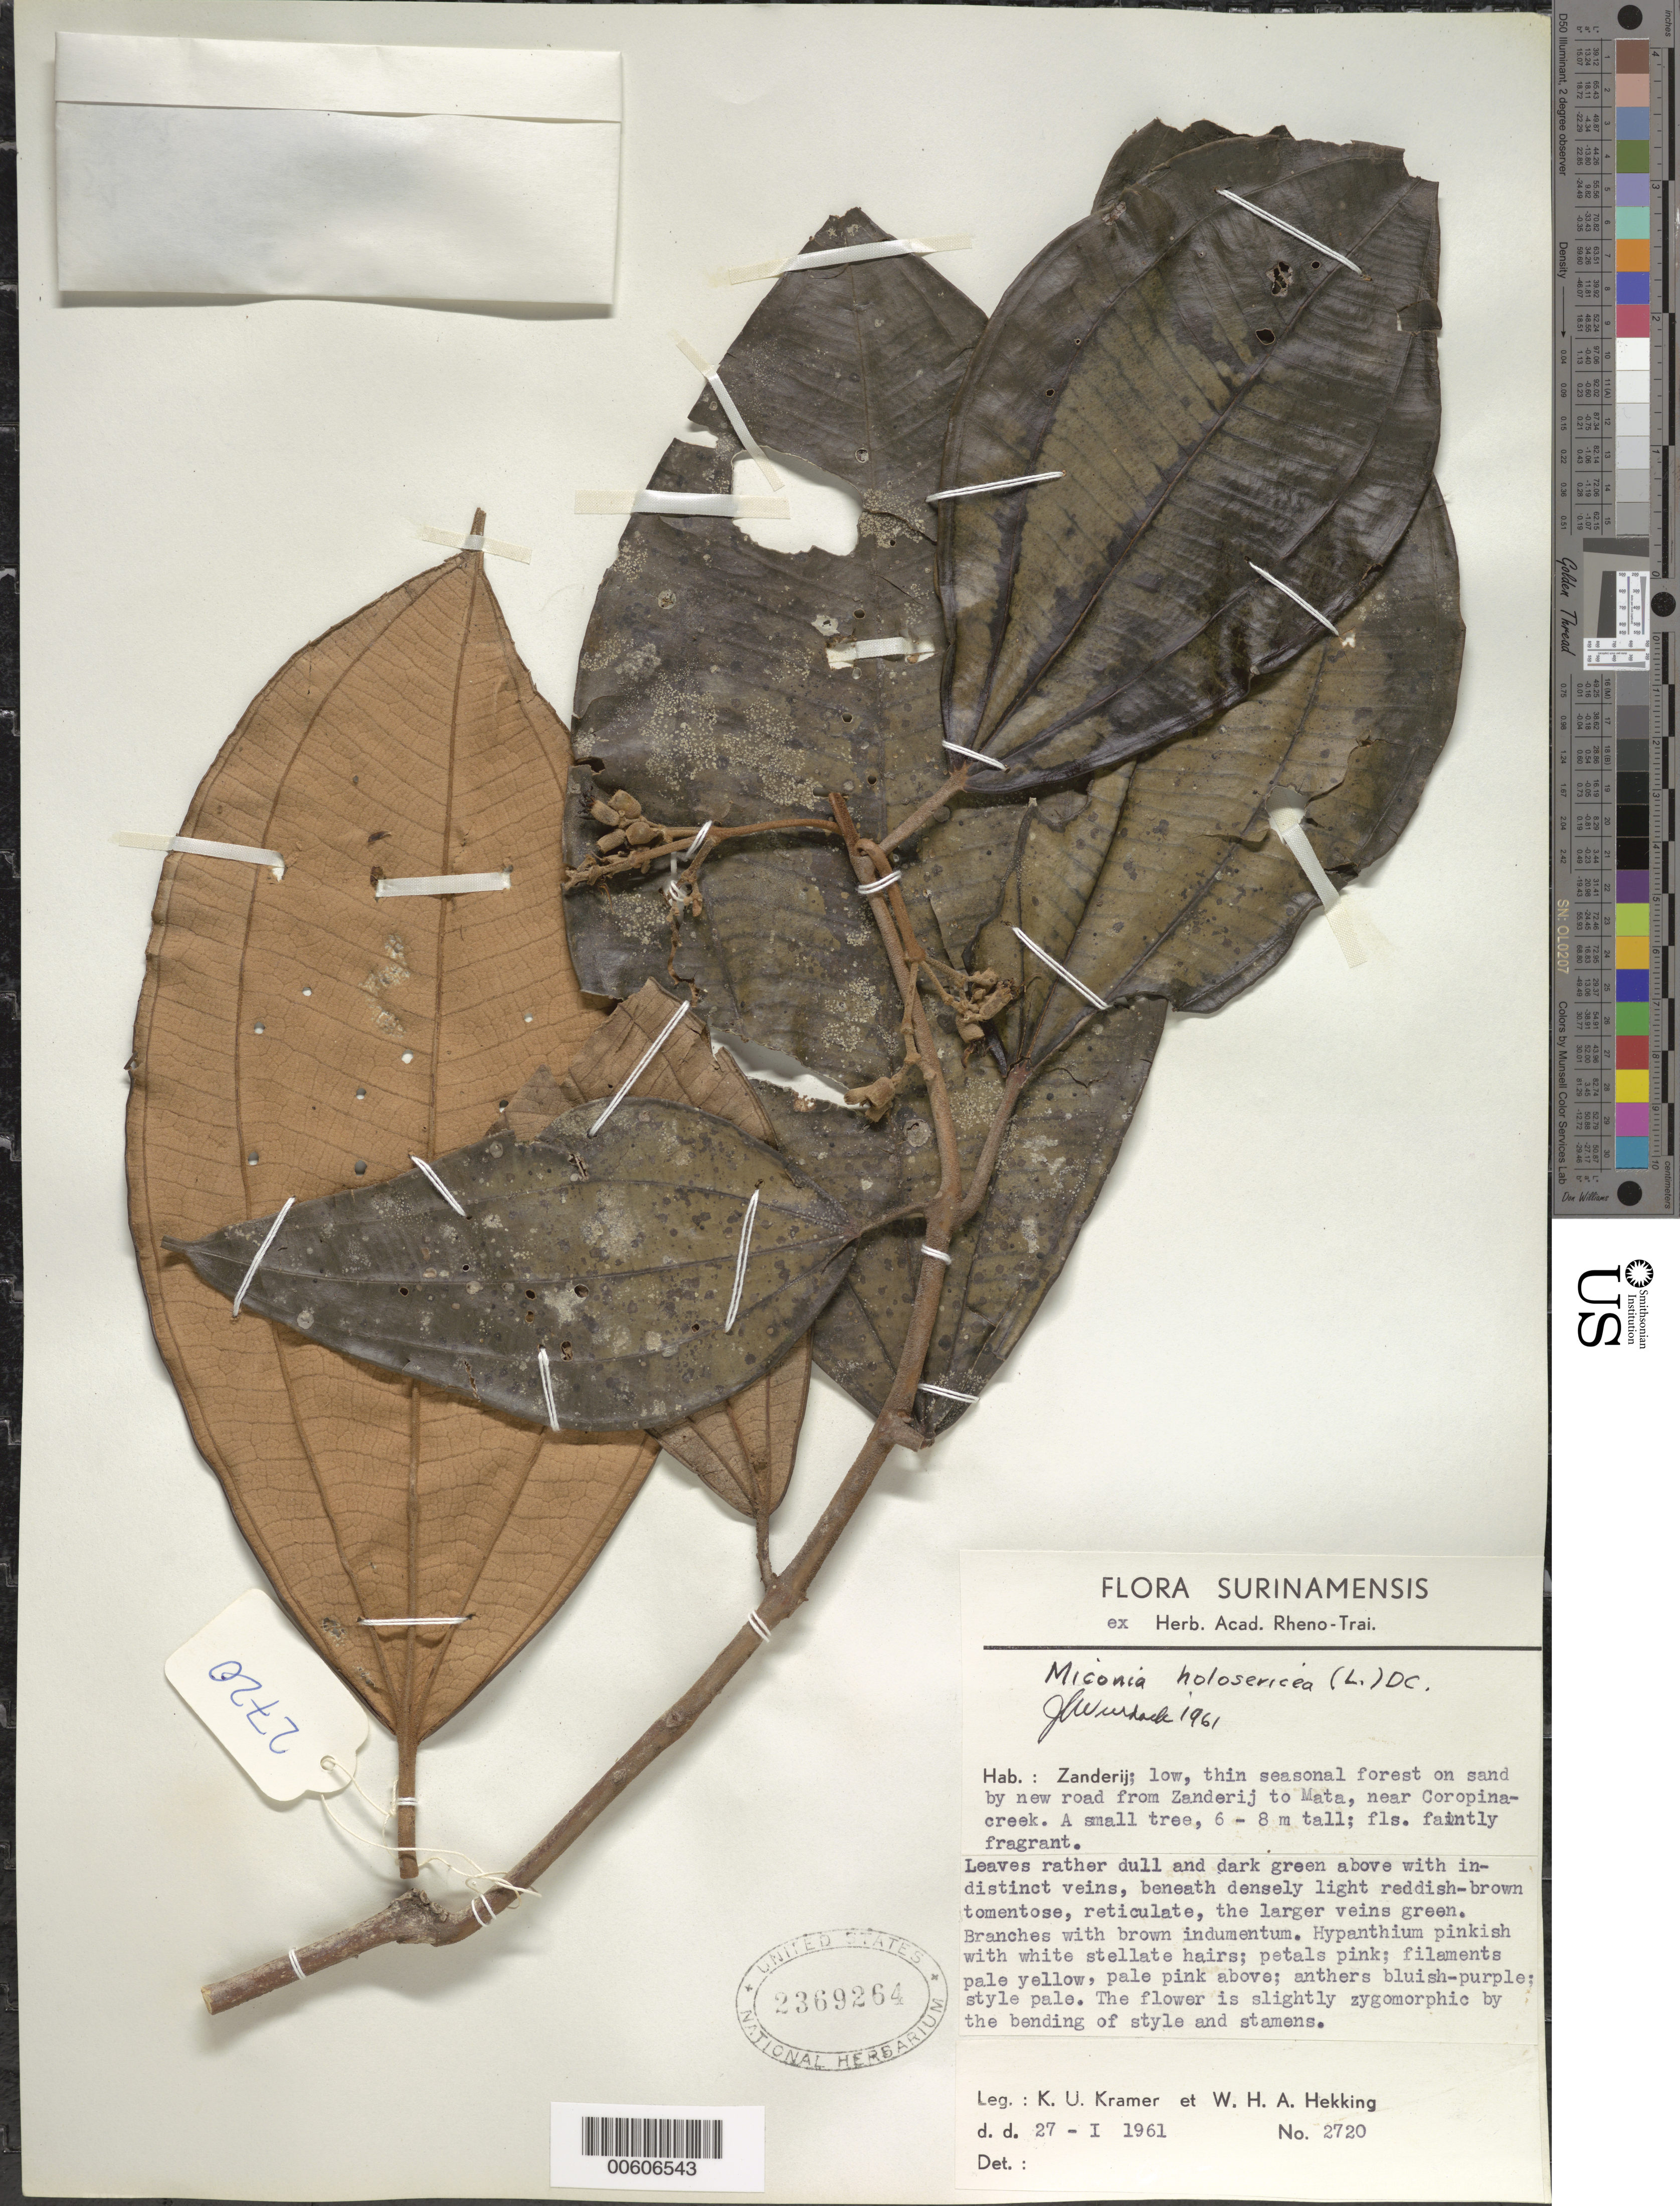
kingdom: Plantae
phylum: Tracheophyta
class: Magnoliopsida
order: Myrtales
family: Melastomataceae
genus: Miconia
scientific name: Miconia holosericea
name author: (L.) DC.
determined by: Wurdack, John J., (US), US (UNITED STATES)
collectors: K. U. Kramer & W. H. A. Hekking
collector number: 2720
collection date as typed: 27-Jan-61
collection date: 1961-01-27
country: Suriname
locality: Zanderij, along Zanderij to Mata road, Coropina Creek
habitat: Low, thin seasonal forest on sand by new road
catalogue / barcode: US 2369264